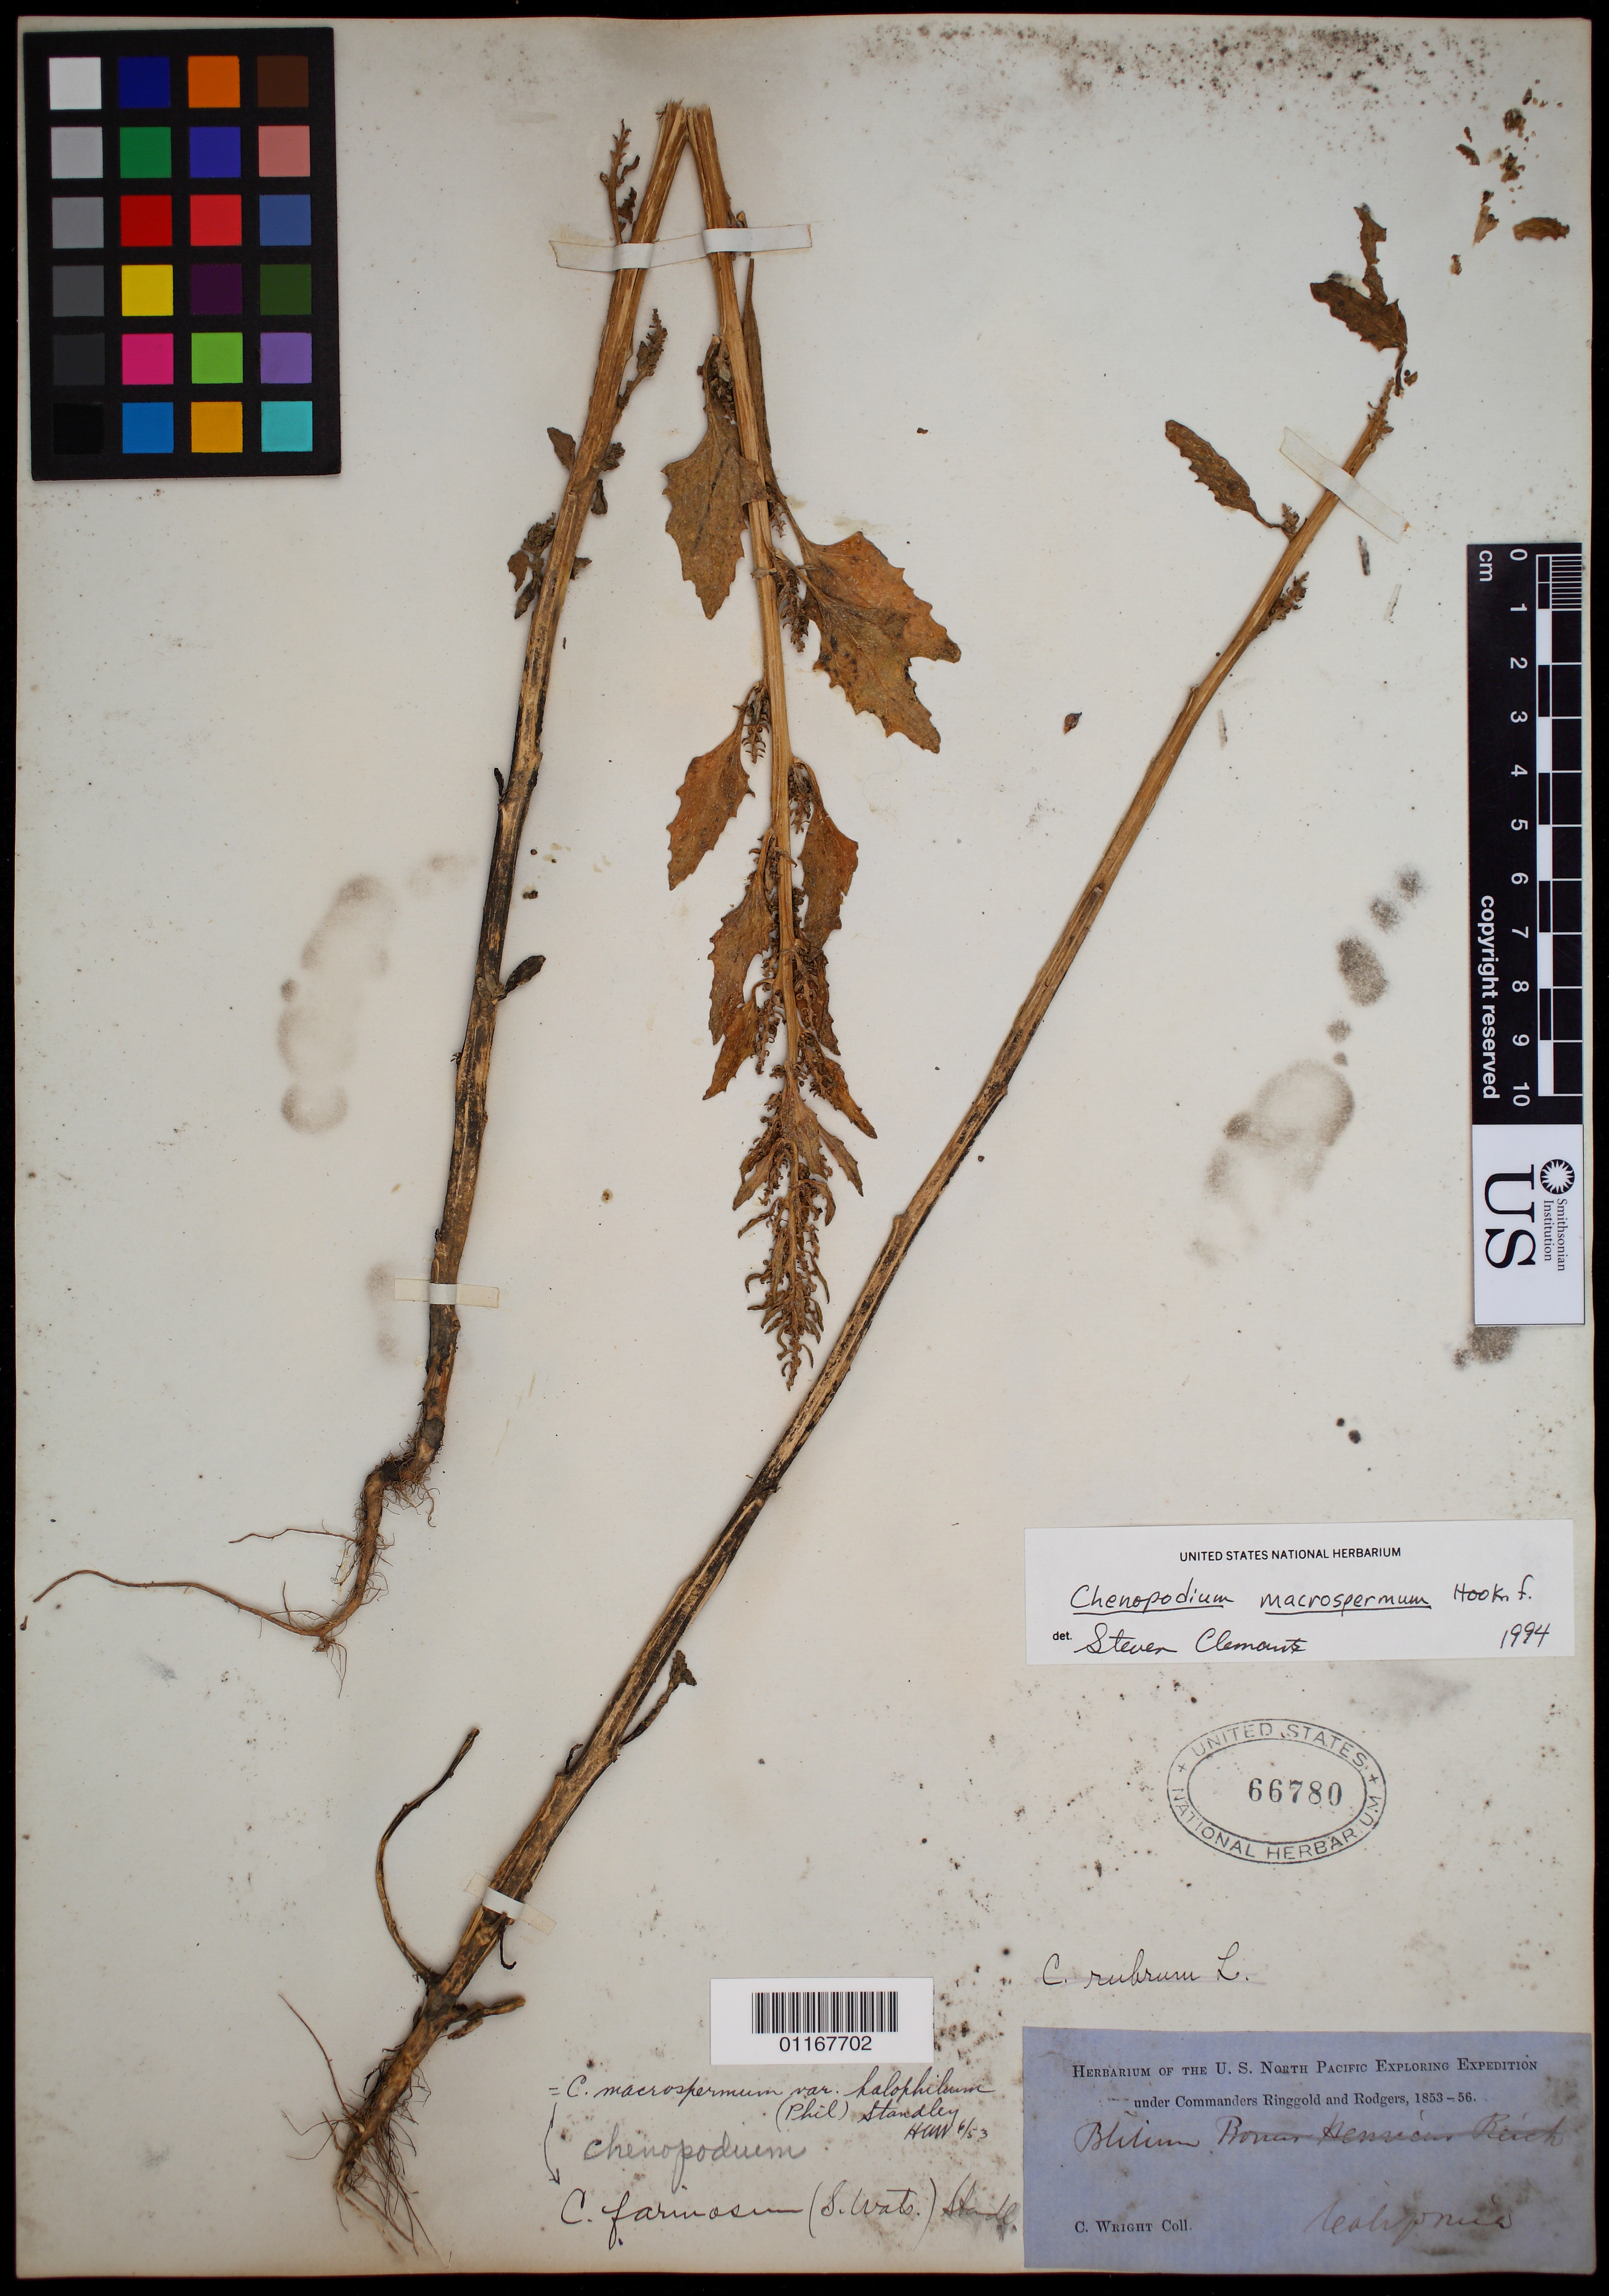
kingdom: Plantae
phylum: Tracheophyta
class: Magnoliopsida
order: Caryophyllales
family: Amaranthaceae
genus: Chenopodium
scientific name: Chenopodium macrospermum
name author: Hook. f.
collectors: C. Wright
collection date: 1853/1856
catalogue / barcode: US 66780